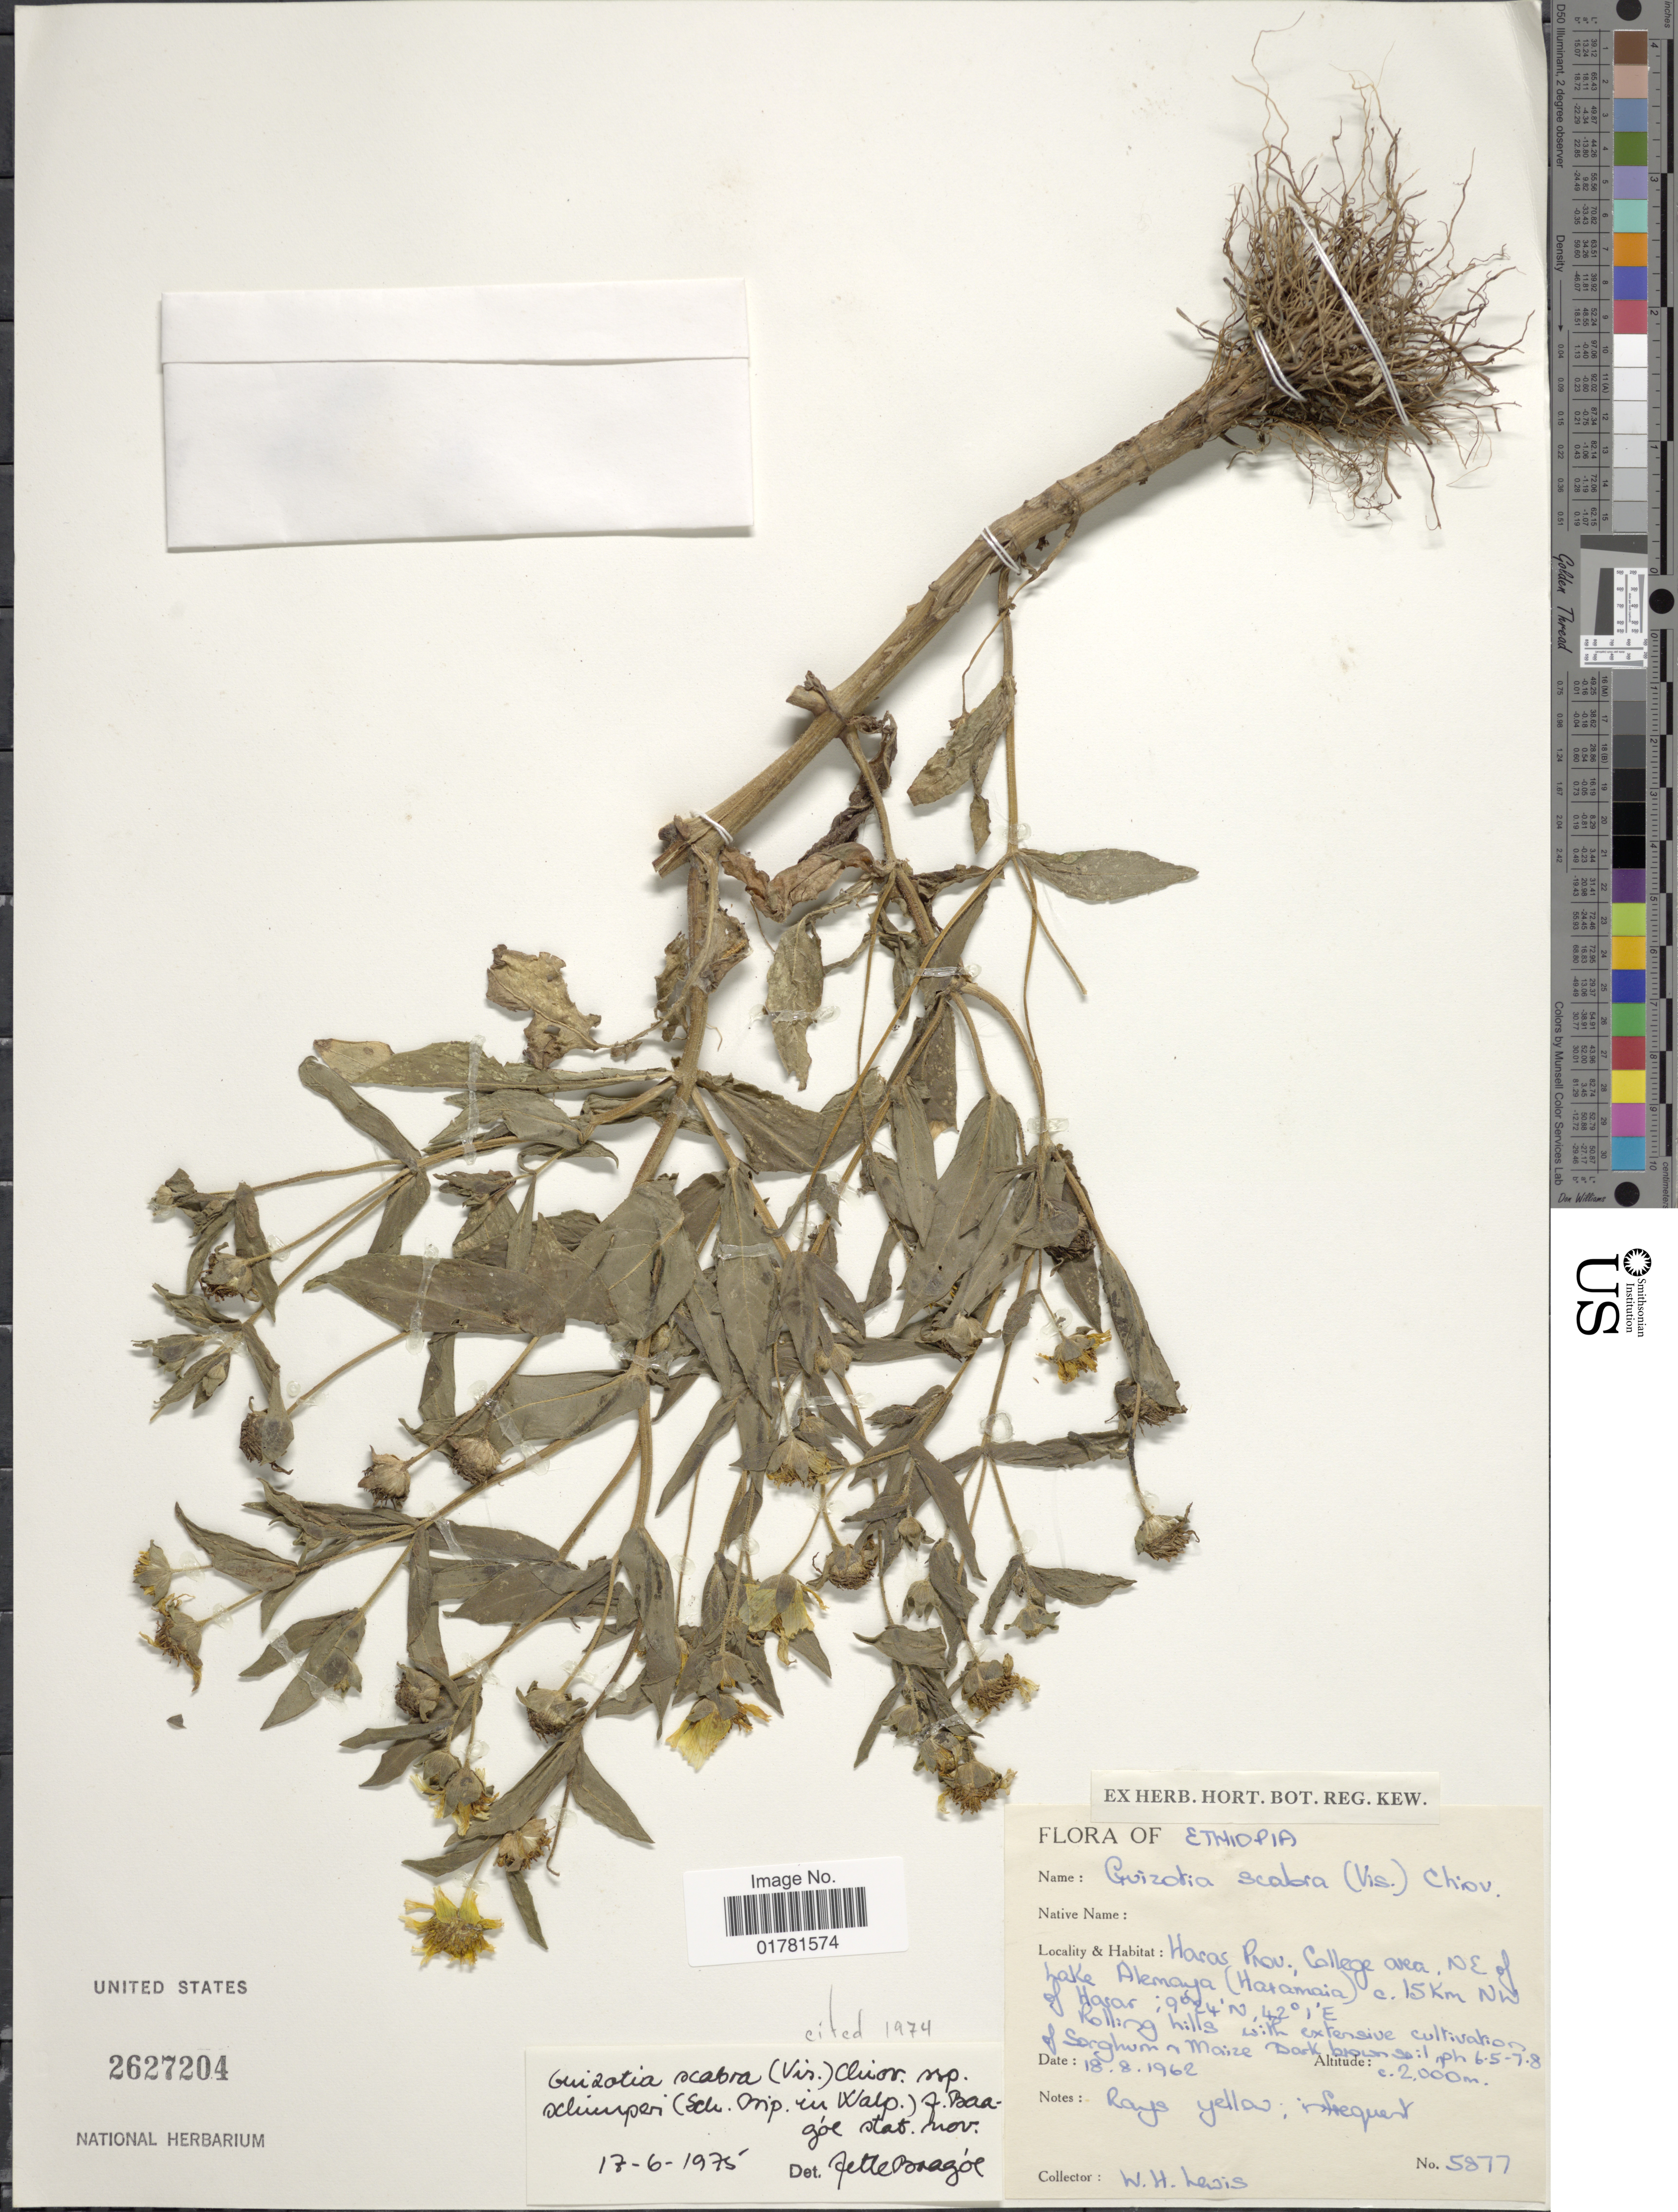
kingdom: Plantae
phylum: Tracheophyta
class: Magnoliopsida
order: Asterales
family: Asteraceae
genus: Guizotia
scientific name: Guizotia scabra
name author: Chiov.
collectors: W. H. Lewis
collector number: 5877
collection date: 1962-08-18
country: Ethiopia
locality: Harar Prov. College area, NE of Lake Akmaya (Haramaia) c. 15 km NW of Harar, Rolling hills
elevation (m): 2000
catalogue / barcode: US 2627204